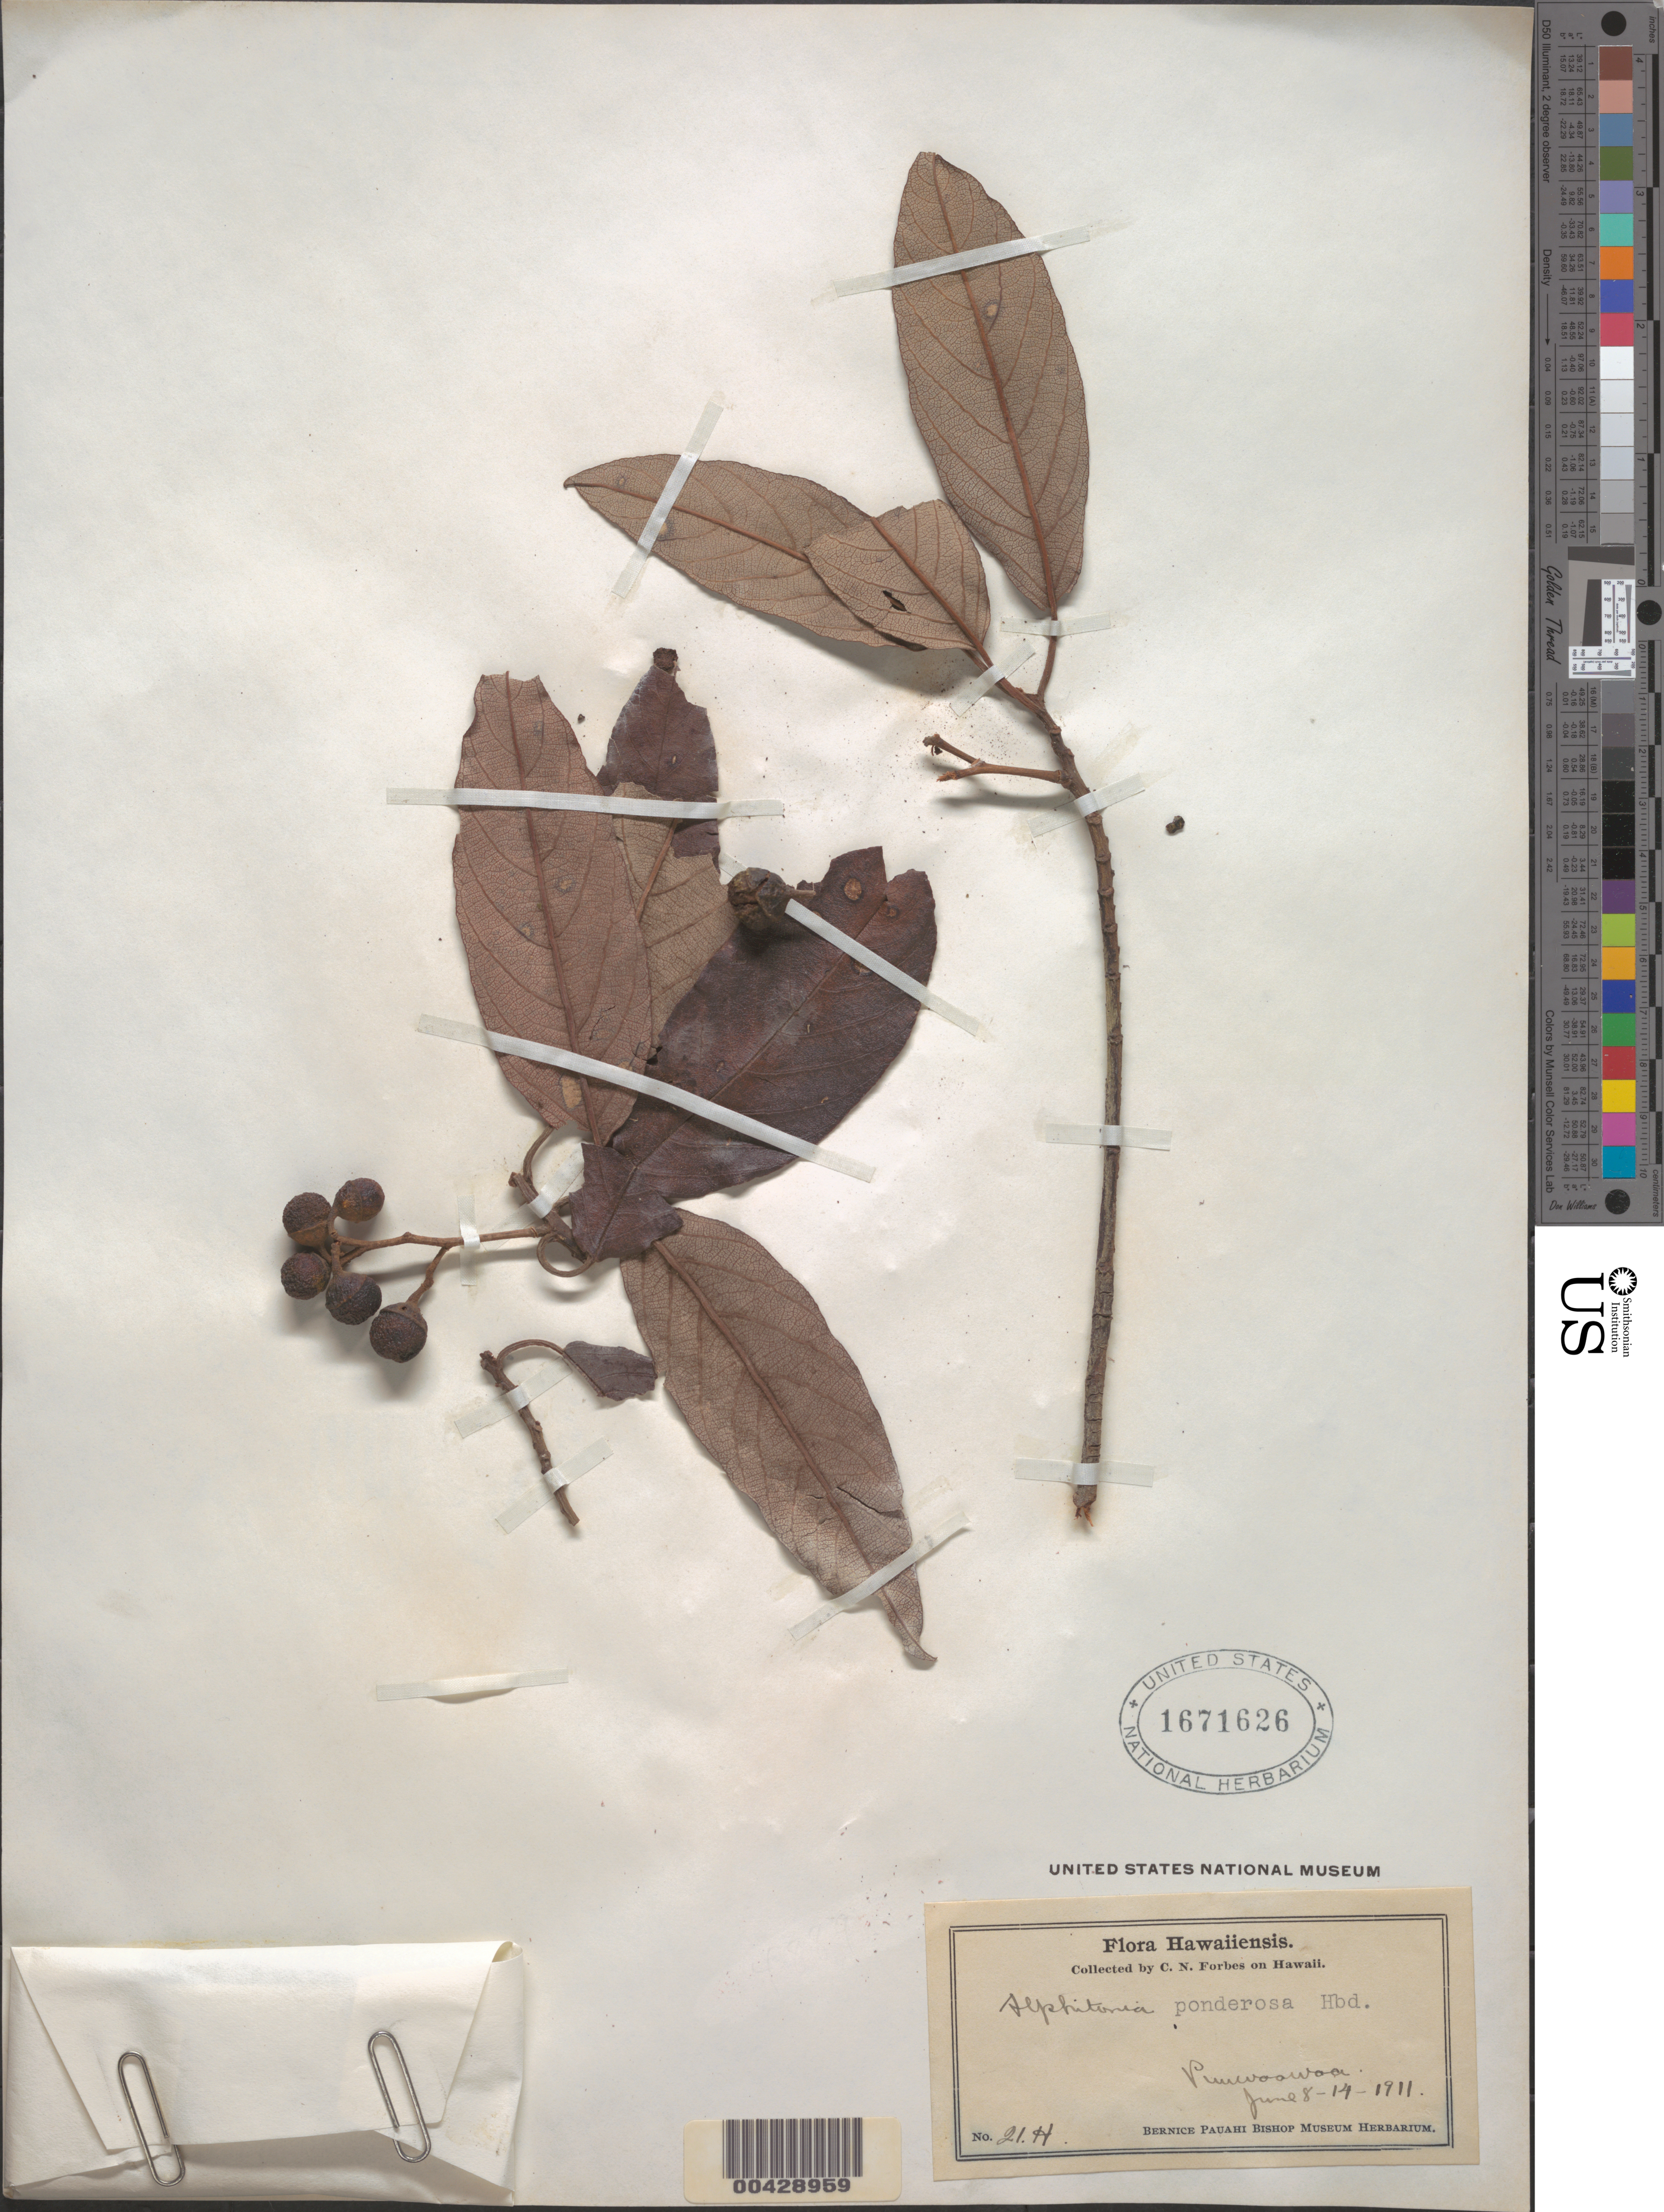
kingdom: Plantae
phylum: Tracheophyta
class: Magnoliopsida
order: Rosales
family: Rhamnaceae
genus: Alphitonia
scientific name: Alphitonia ponderosa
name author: Hillebr.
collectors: C. N. Forbes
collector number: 21.H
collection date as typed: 8 Jun 1911 to 14 Jun 1911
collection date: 1911-06-08/1911-06-14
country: United States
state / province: Hawaii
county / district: Hawaii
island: Hawaii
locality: Puuwaawaa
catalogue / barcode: US 1671626